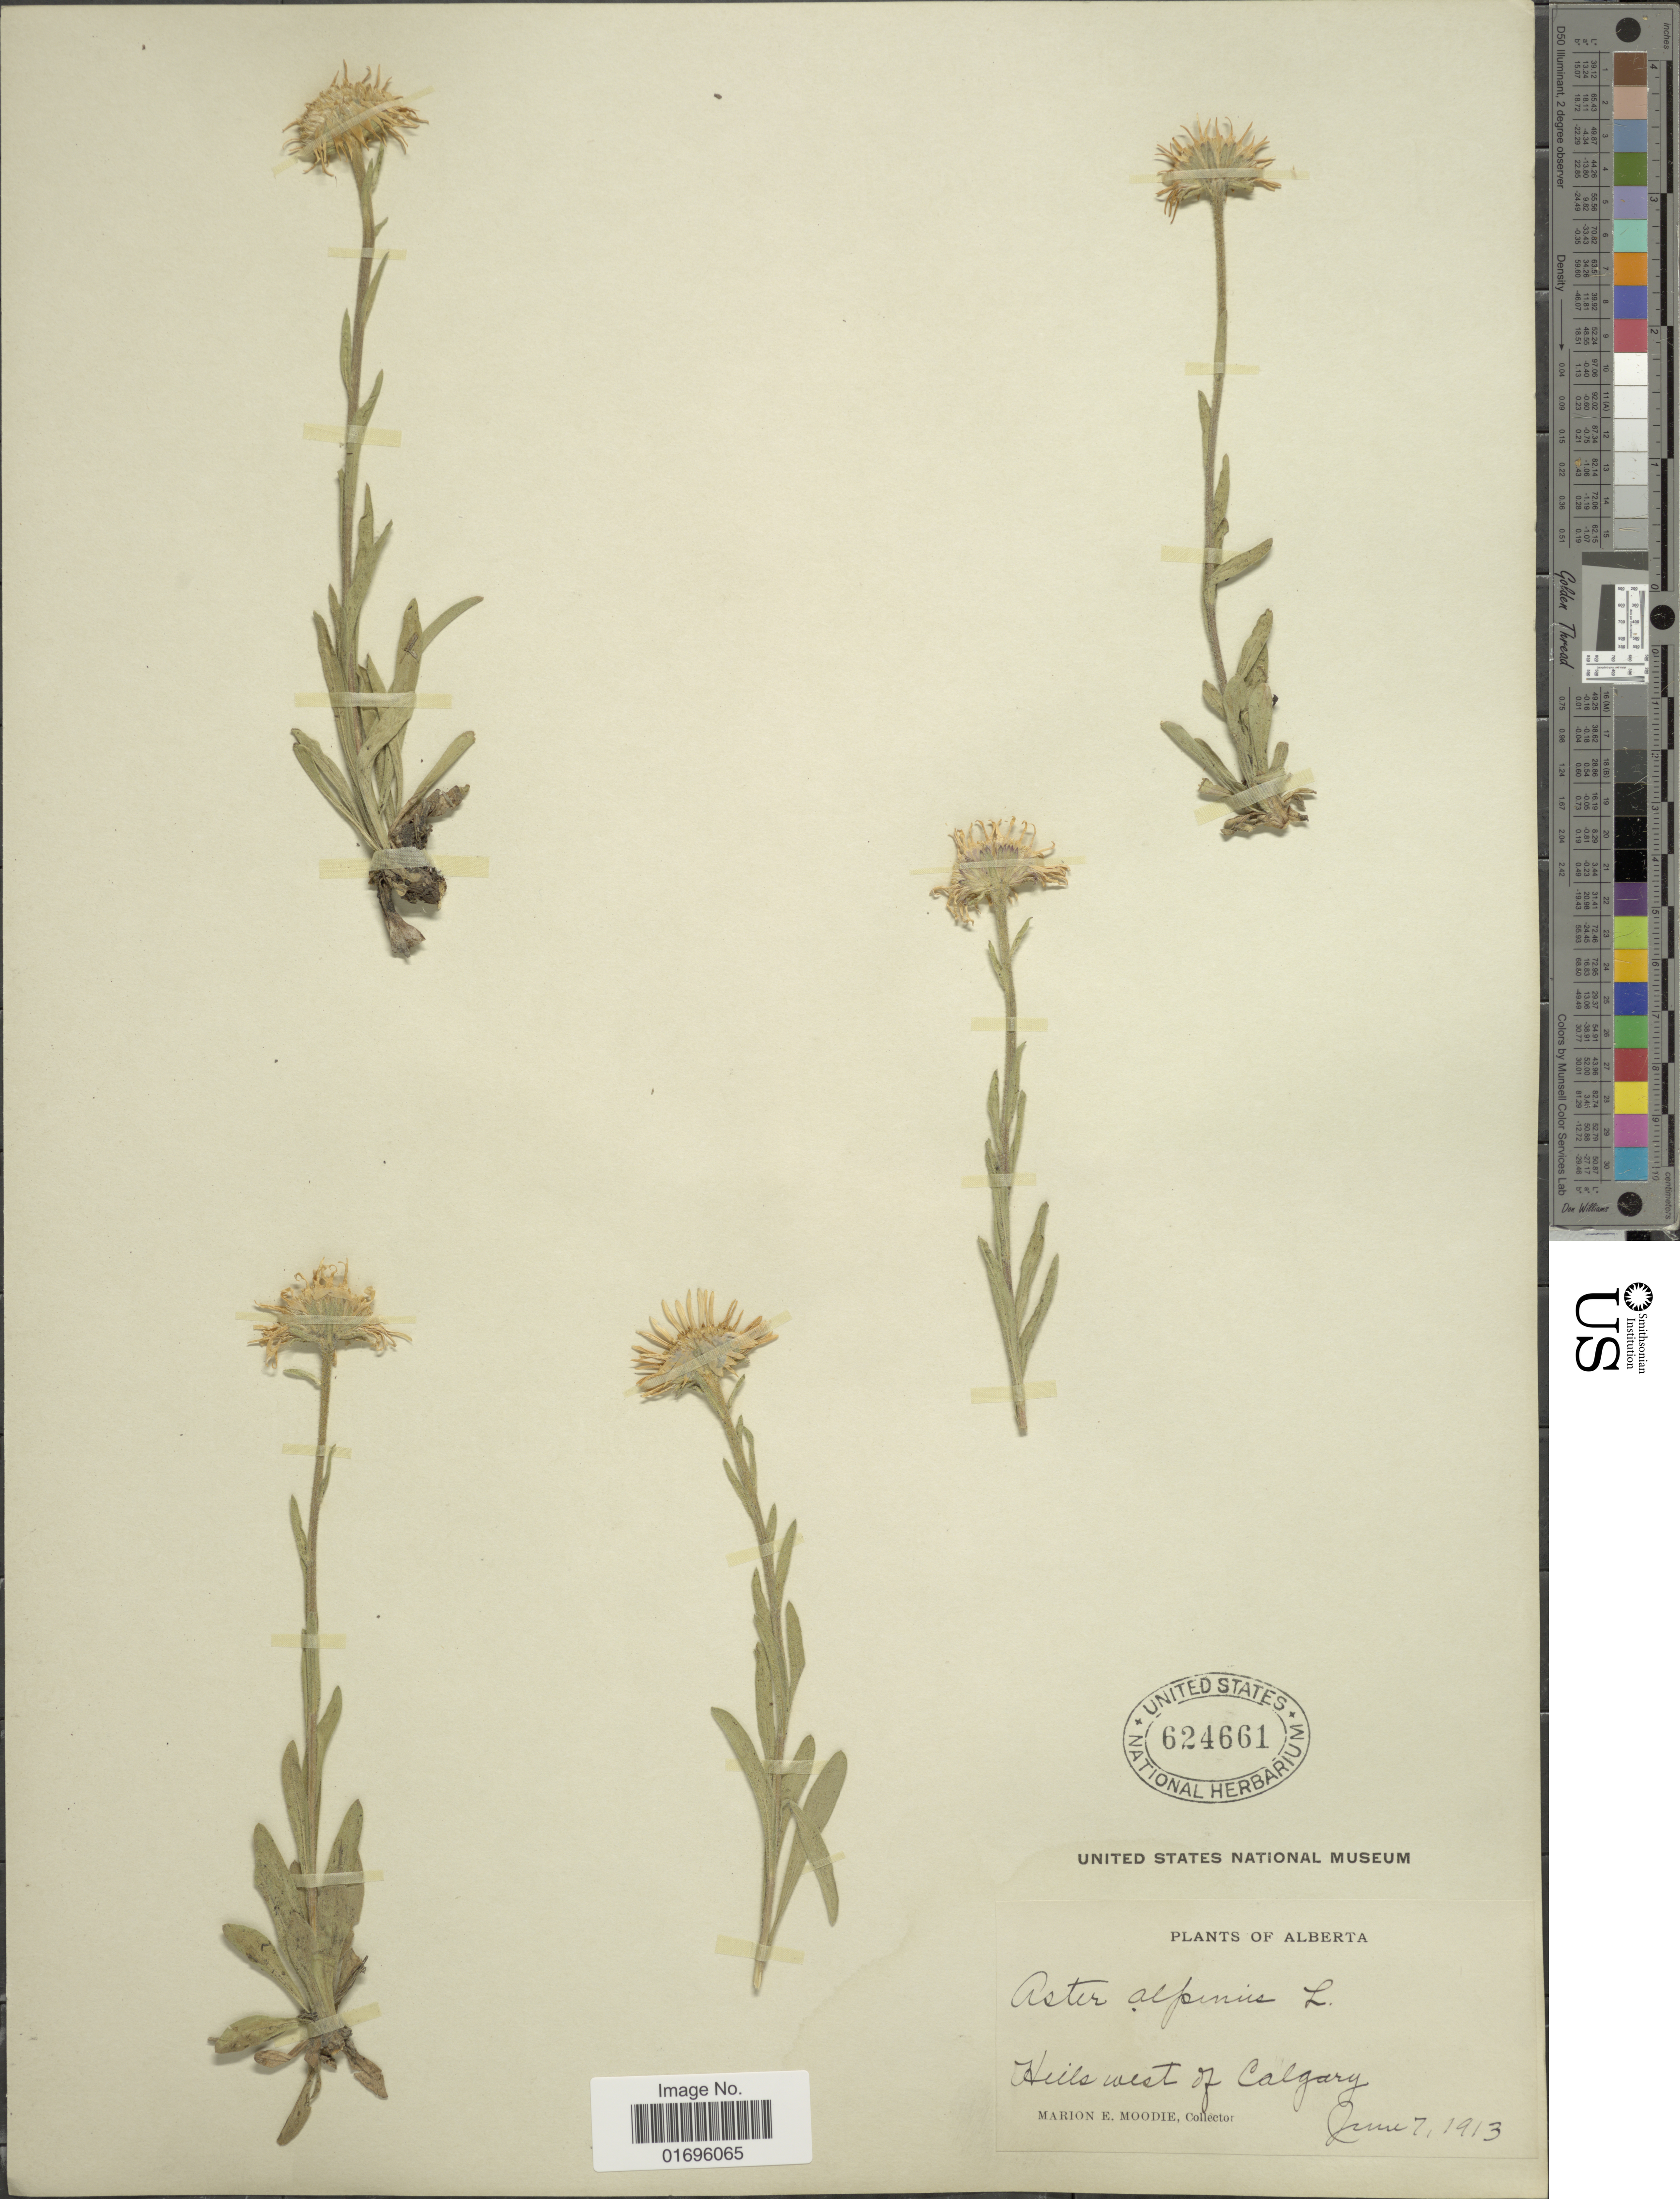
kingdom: Plantae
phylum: Tracheophyta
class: Magnoliopsida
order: Asterales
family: Asteraceae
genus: Aster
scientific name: Aster alpinus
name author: L.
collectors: M. E. Moodie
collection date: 1913-06-07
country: Canada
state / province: Alberta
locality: Hills west of Calgary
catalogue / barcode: US 624661